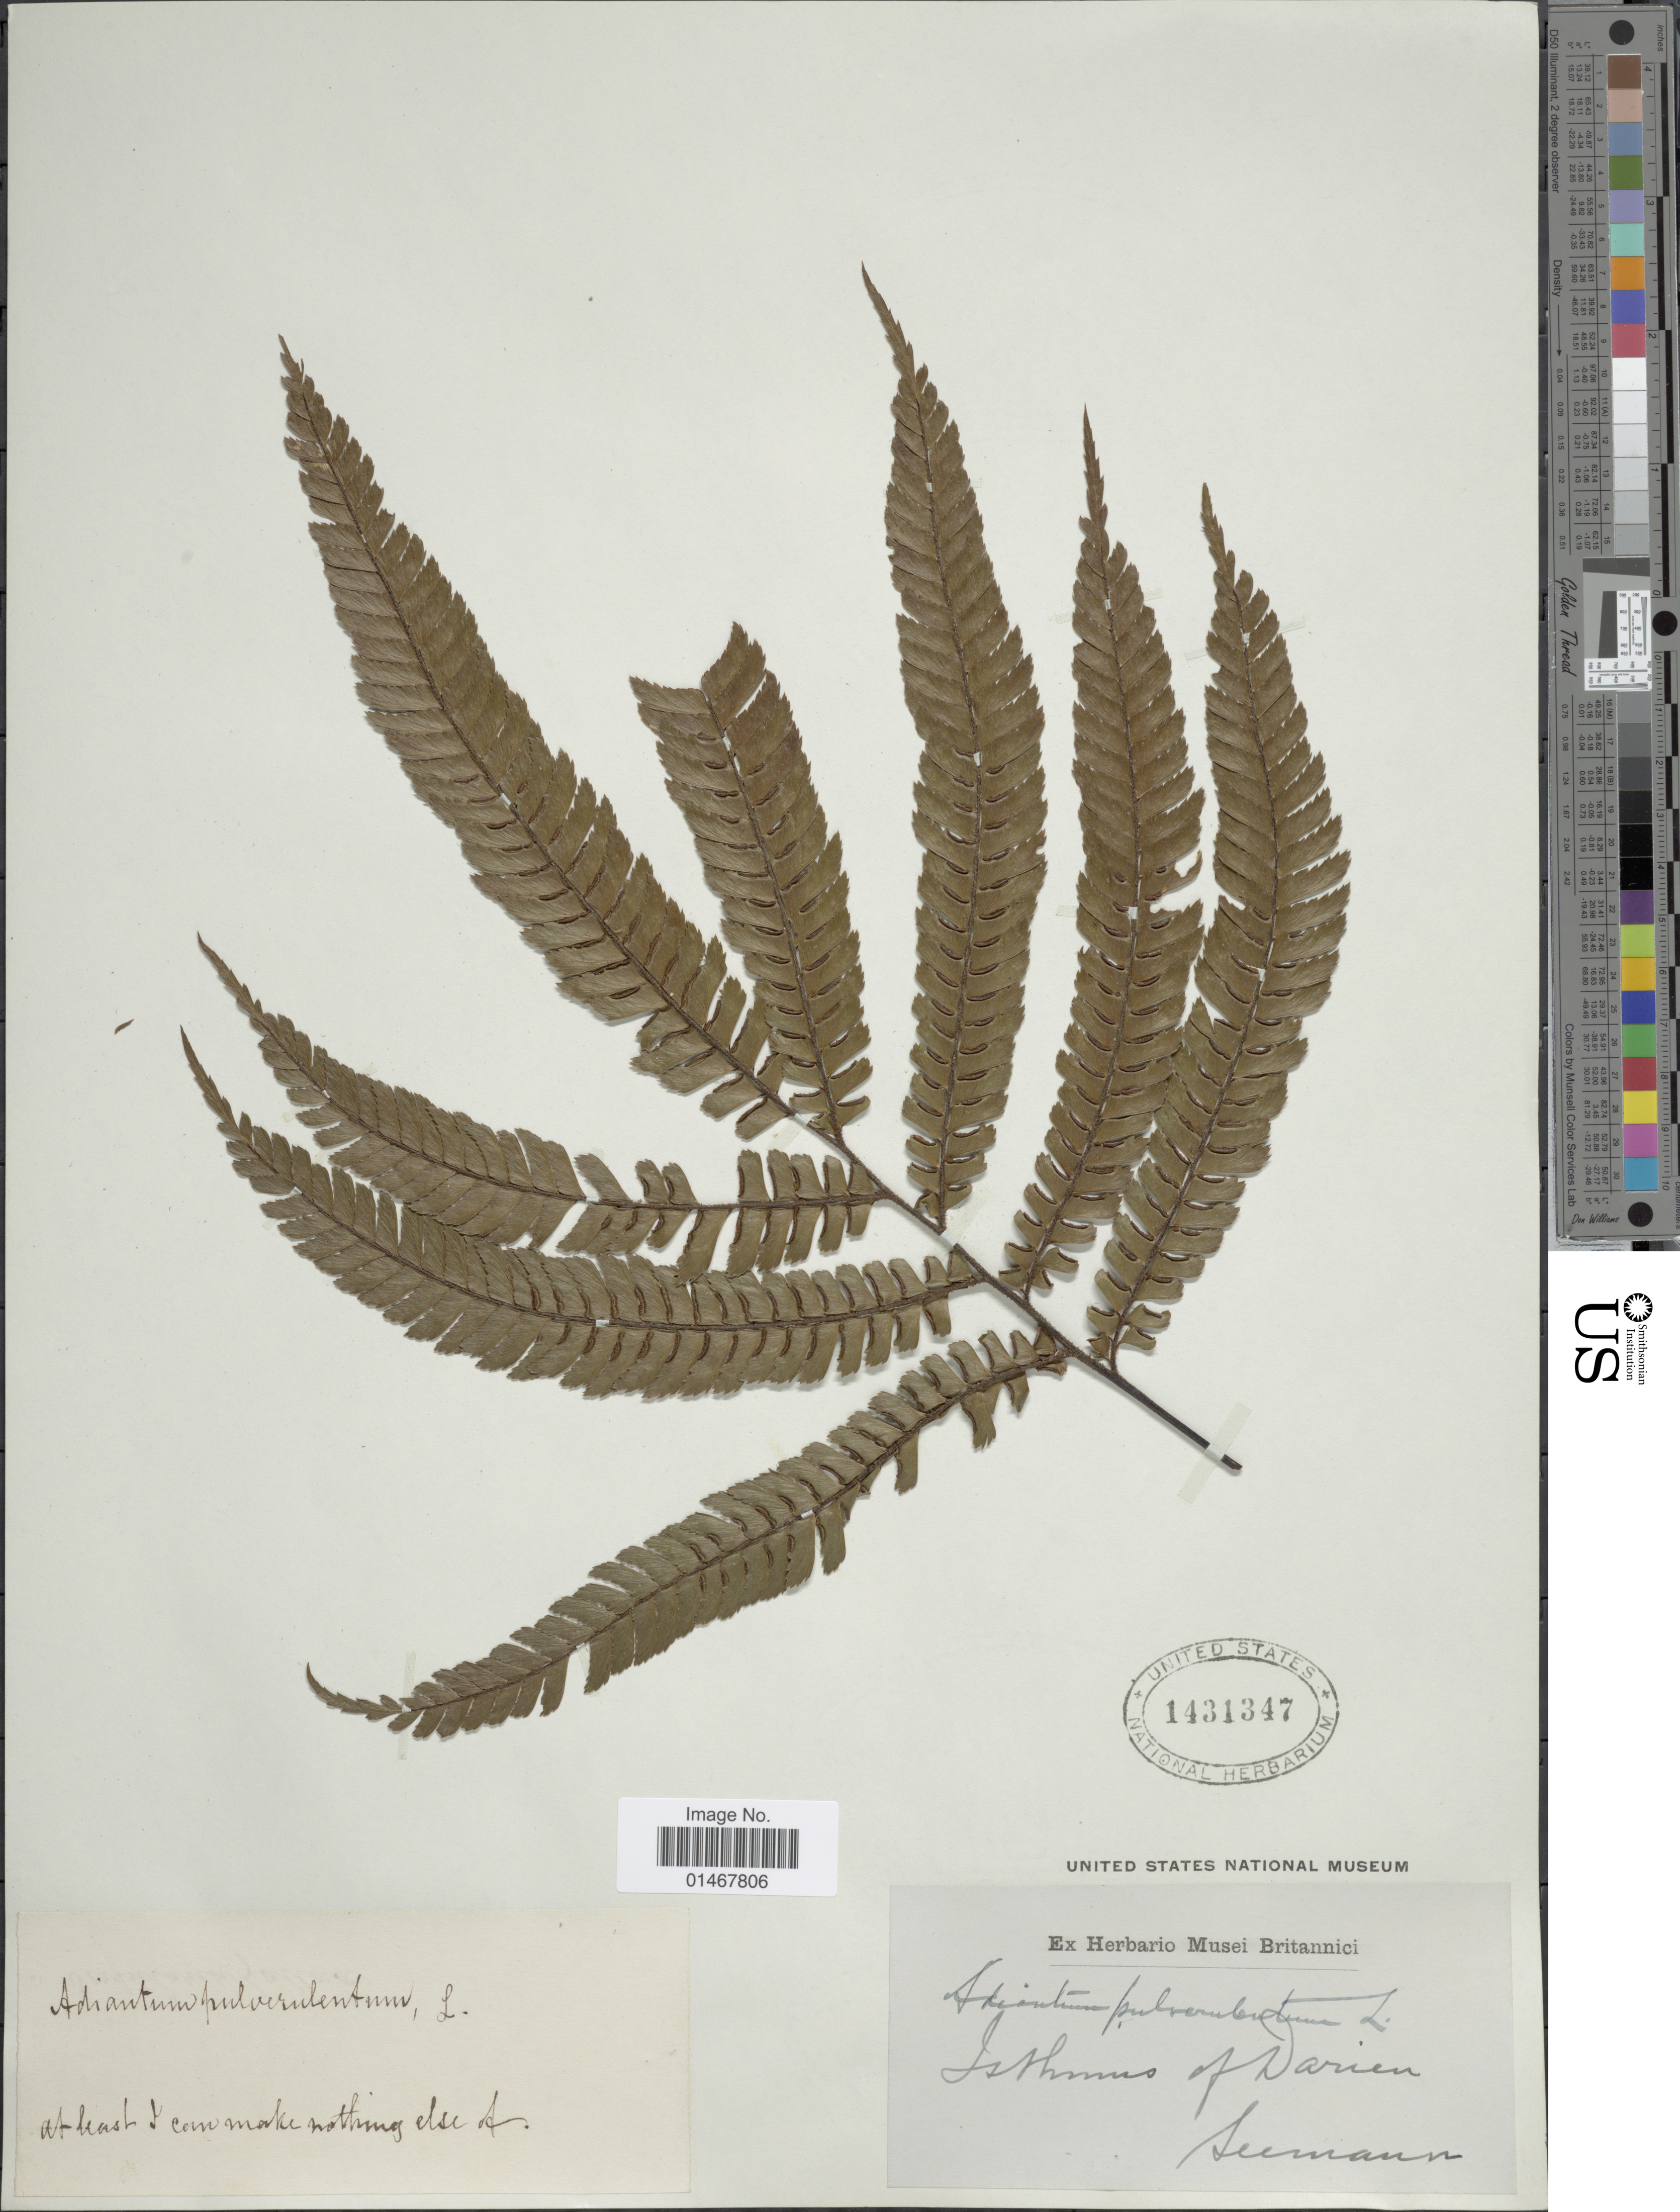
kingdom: Plantae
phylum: Tracheophyta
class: Polypodiopsida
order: Polypodiales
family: Pteridaceae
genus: Adiantum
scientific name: Adiantum pulverulentum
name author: L.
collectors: -. Seemann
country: Panama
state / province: Darién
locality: Isthmus of Darien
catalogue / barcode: US 1431347